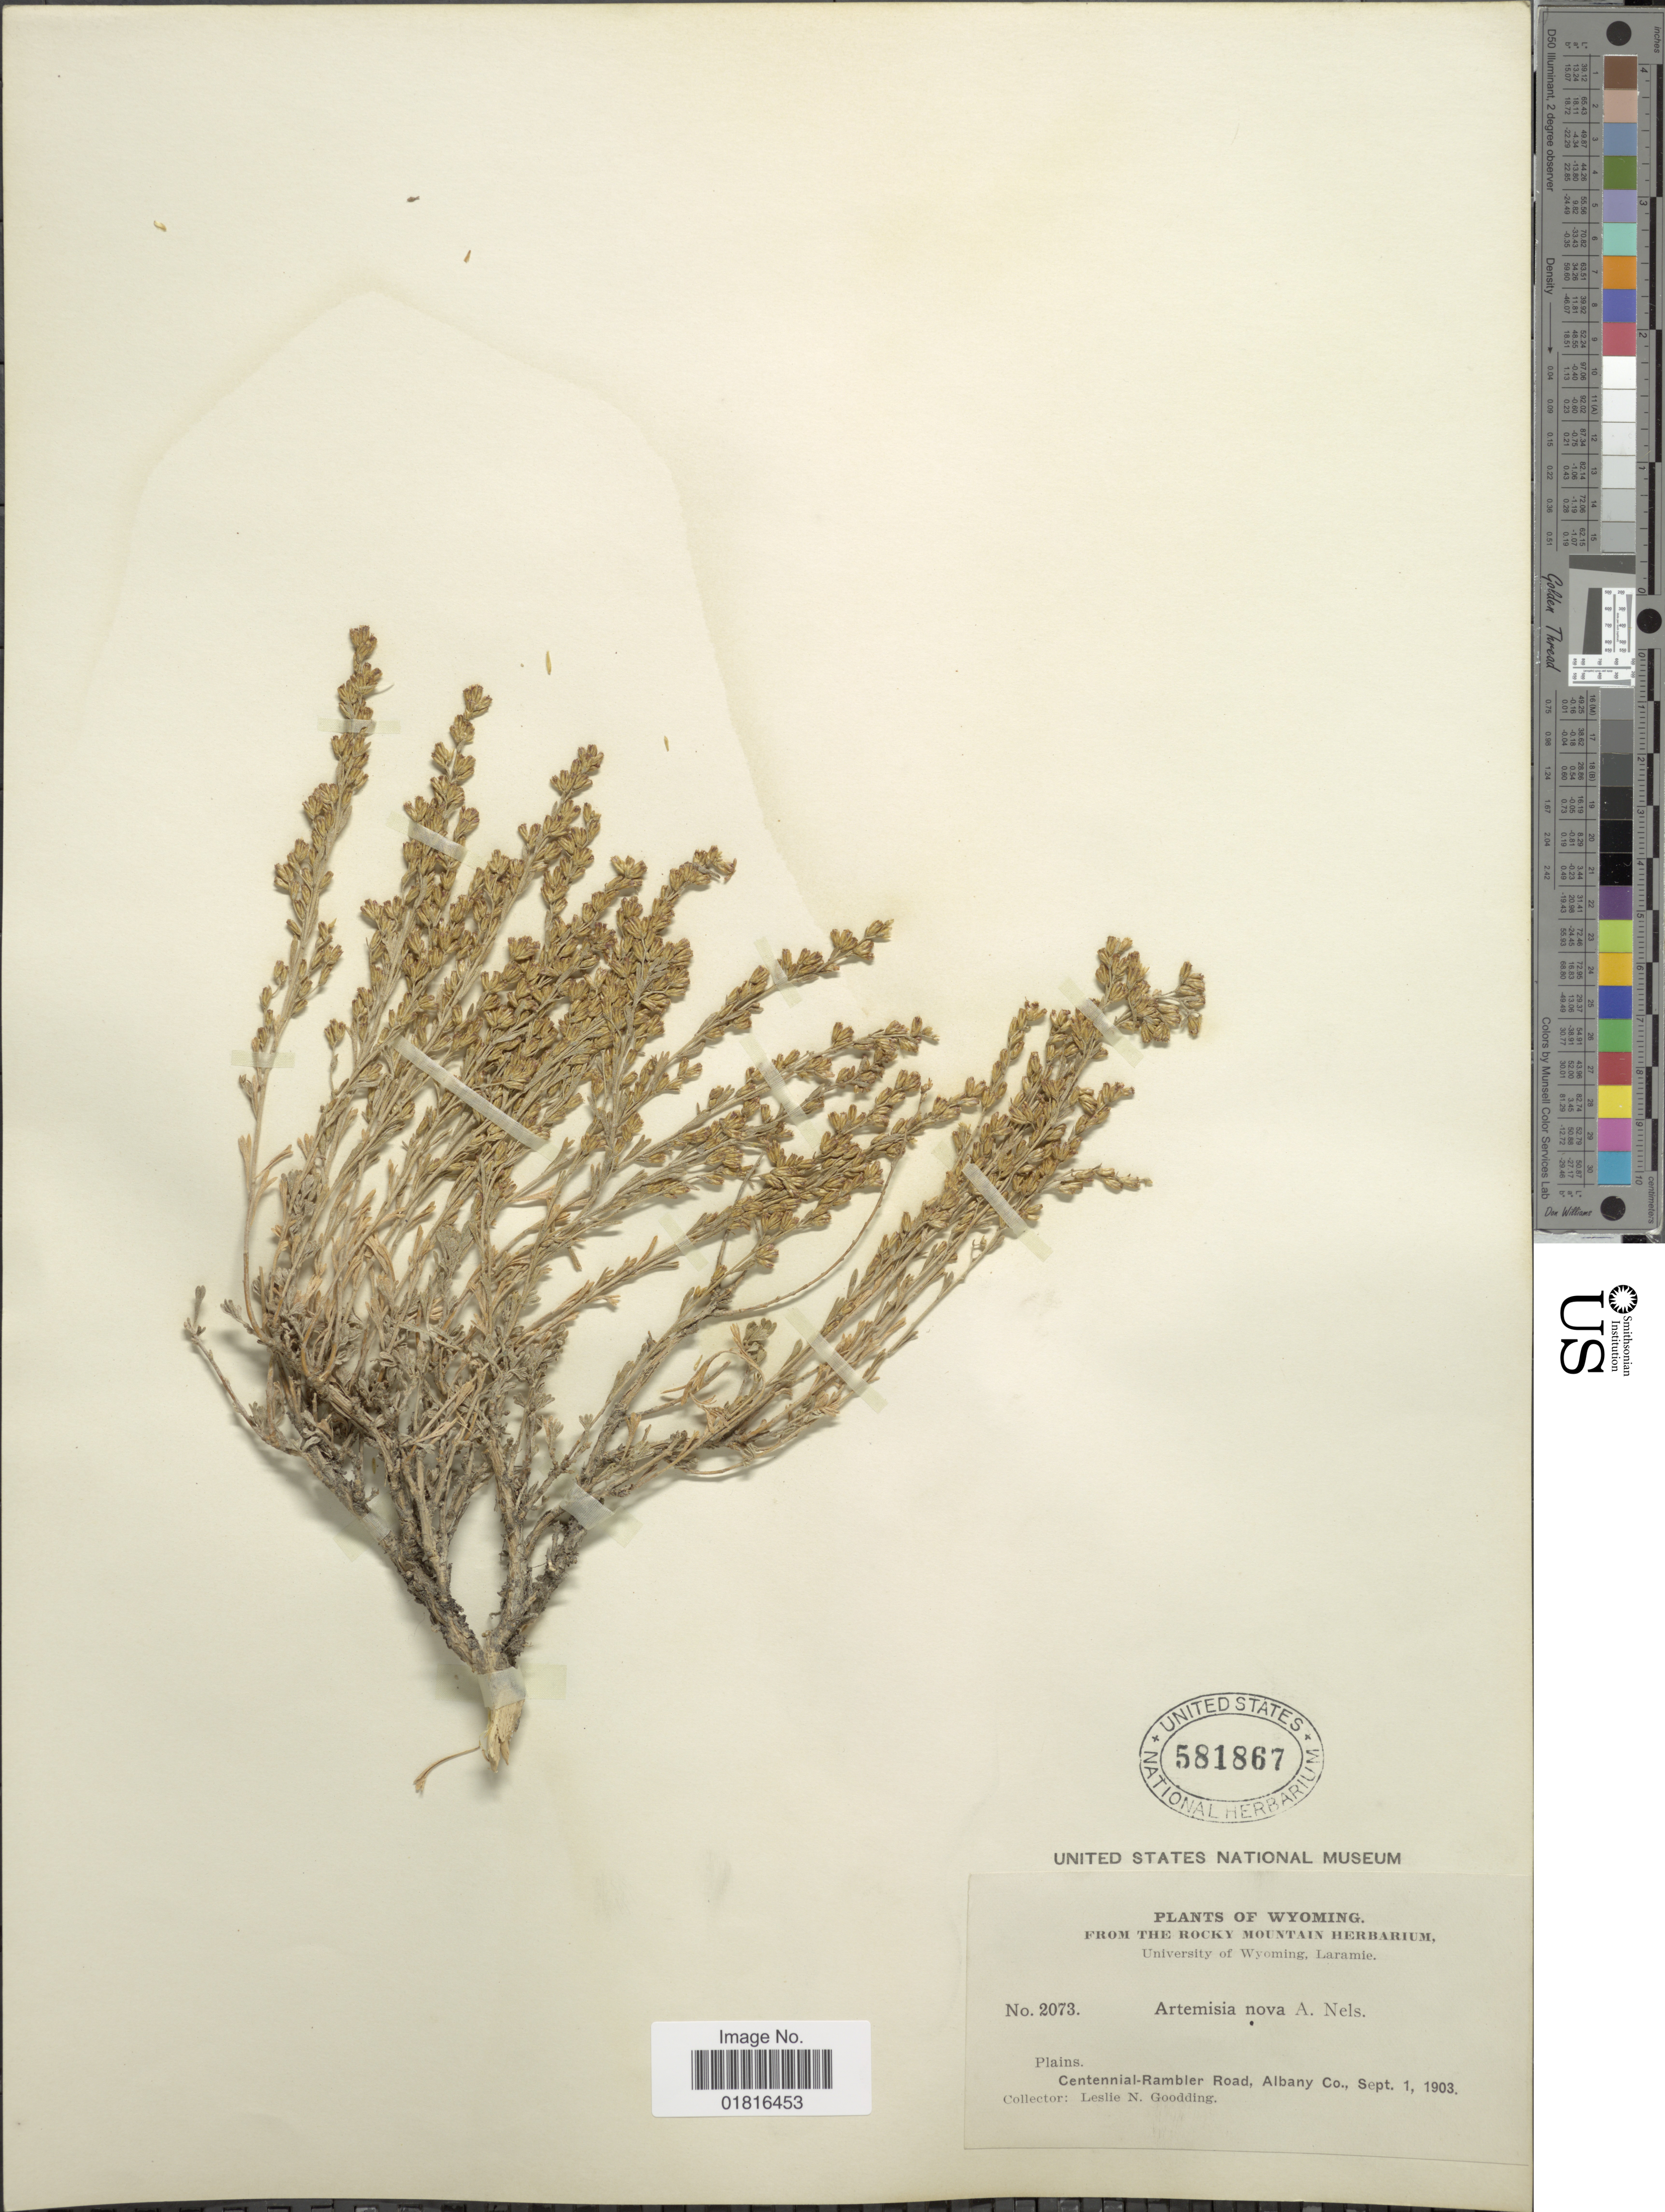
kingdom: Plantae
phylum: Tracheophyta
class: Magnoliopsida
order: Asterales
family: Asteraceae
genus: Artemisia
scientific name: Artemisia nova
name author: A. Nelson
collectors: L. N. Goodding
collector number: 2073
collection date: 1903-09-01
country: United States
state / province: Wyoming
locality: Plains, Centennial-Rambler Road, Albany Co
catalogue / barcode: US 581867